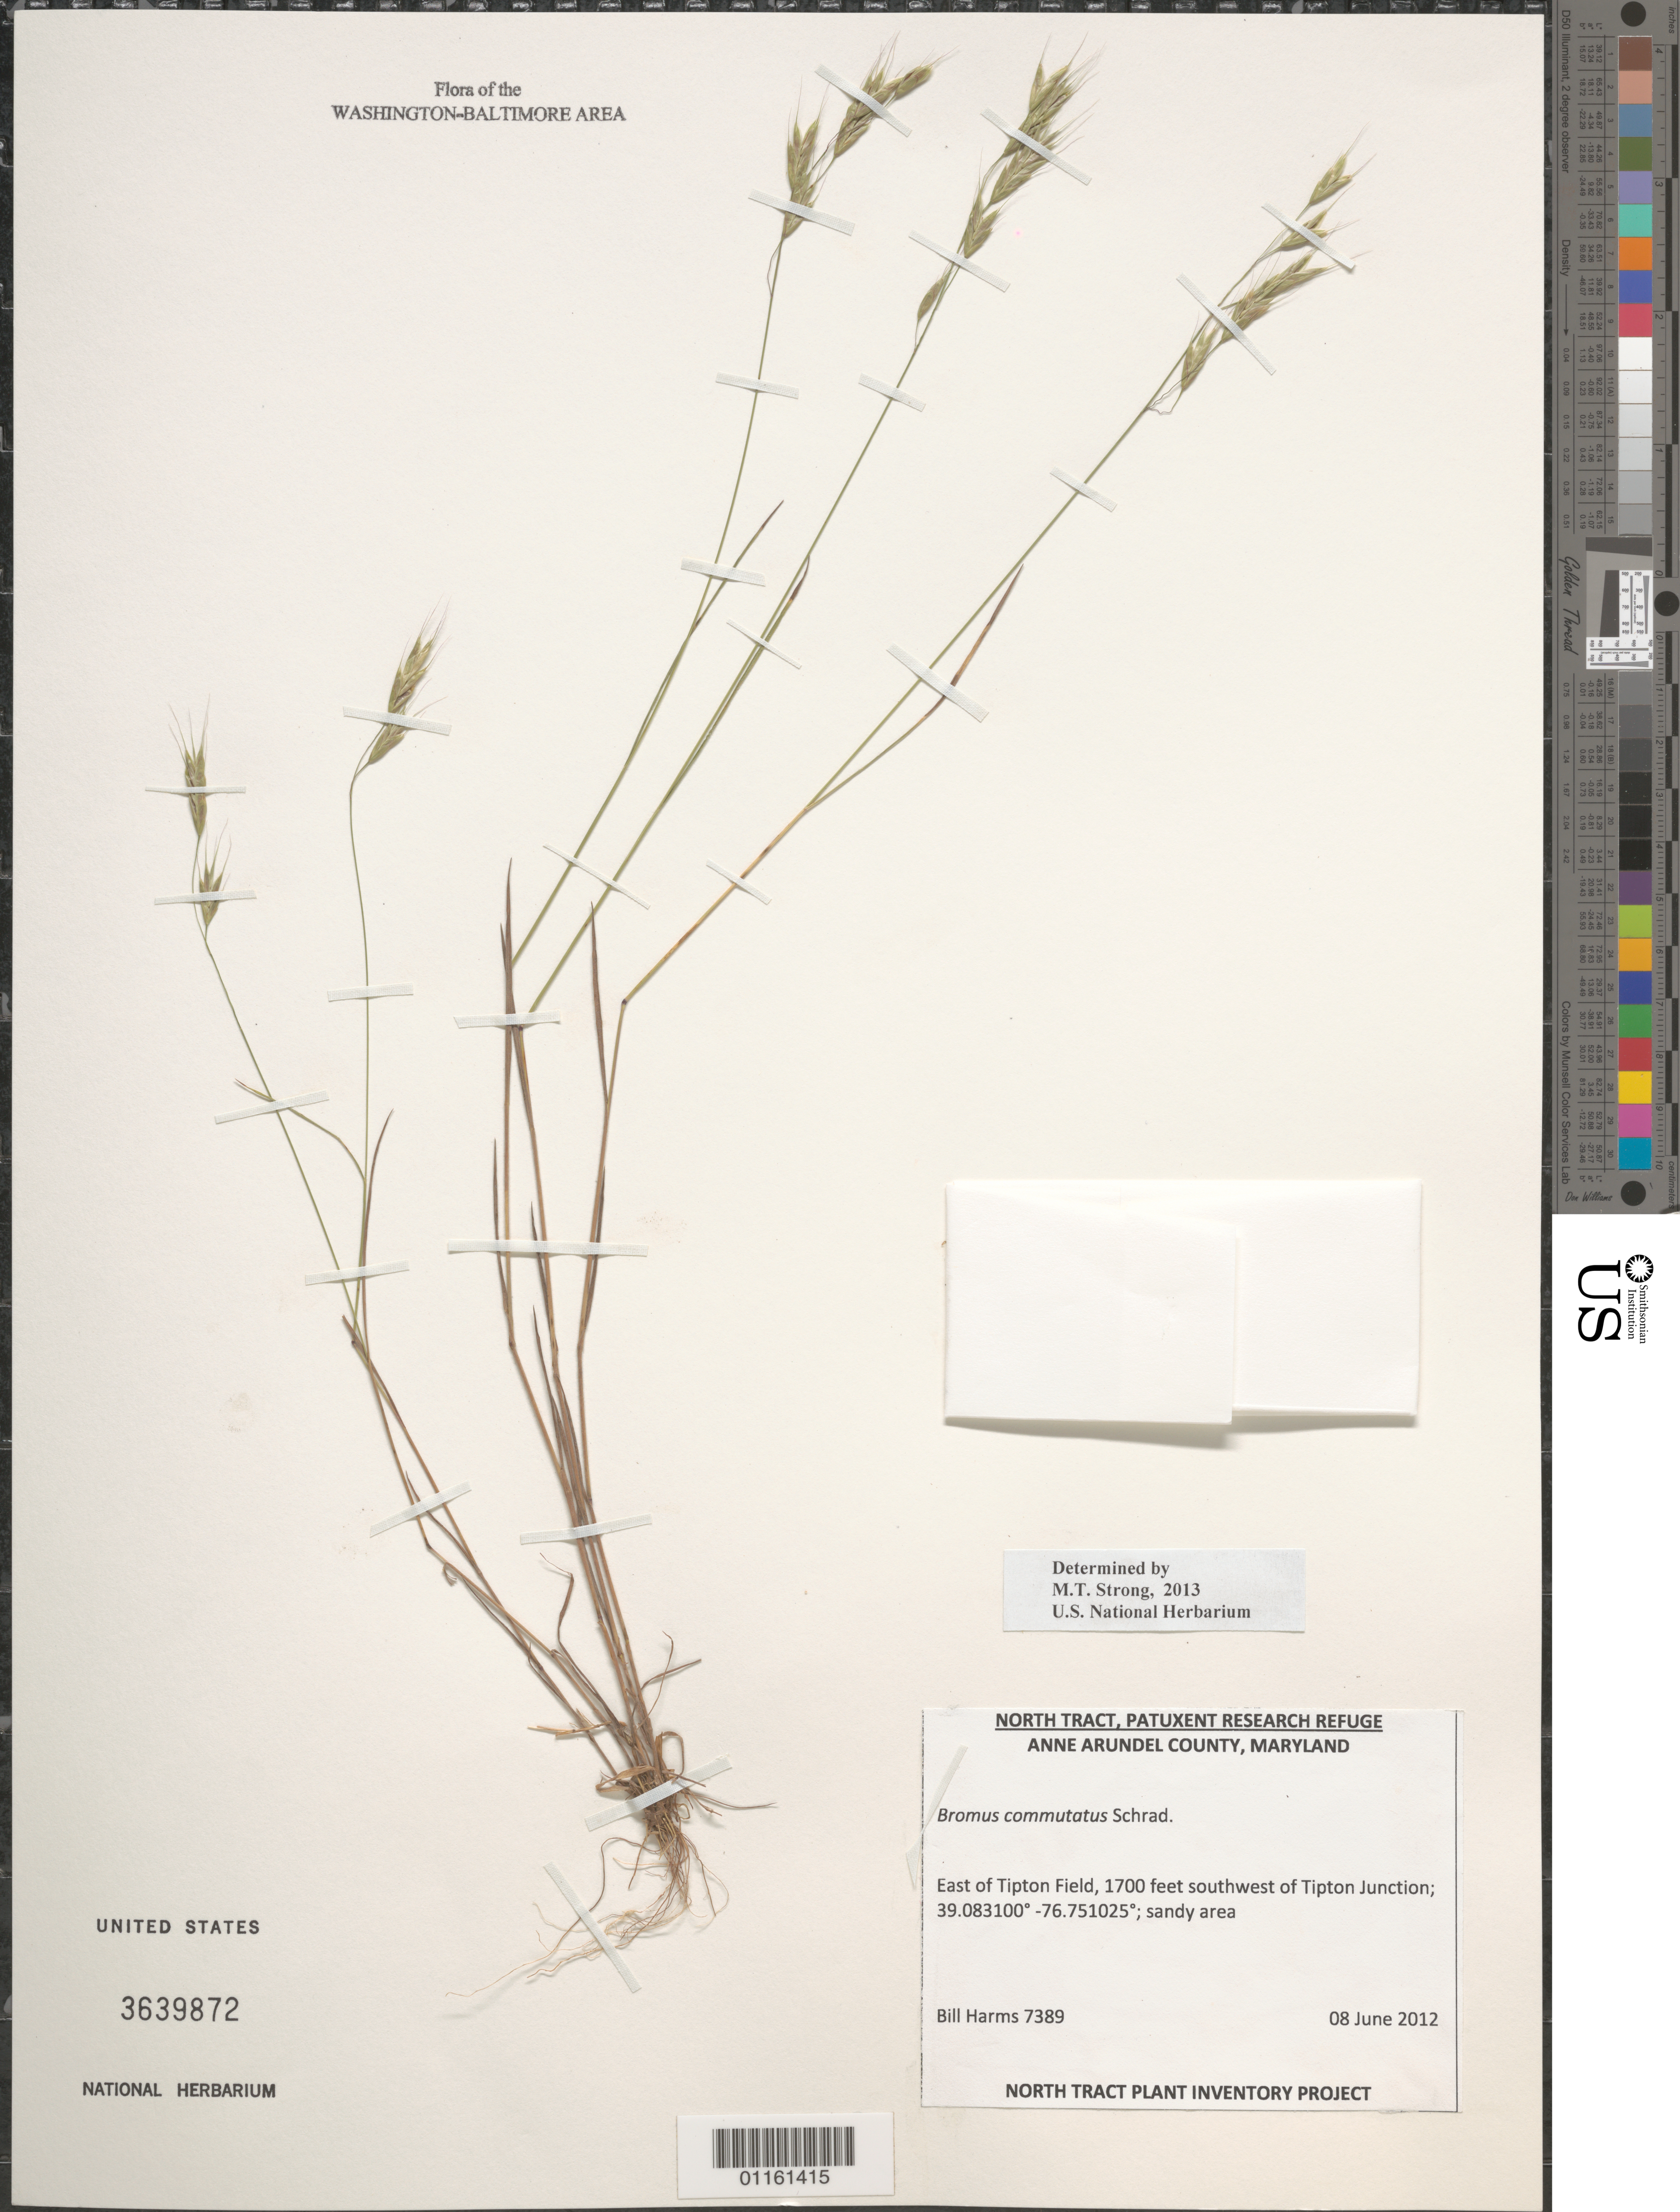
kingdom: Plantae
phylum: Tracheophyta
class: Liliopsida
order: Poales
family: Poaceae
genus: Bromus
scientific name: Bromus commutatus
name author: Schrad.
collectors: B. Harms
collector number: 7389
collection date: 2012-06-08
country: United States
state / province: Maryland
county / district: Anne Arundel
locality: East of Tipton Field, 1700 feet southwest of Tipton Junction.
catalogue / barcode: US 3639872